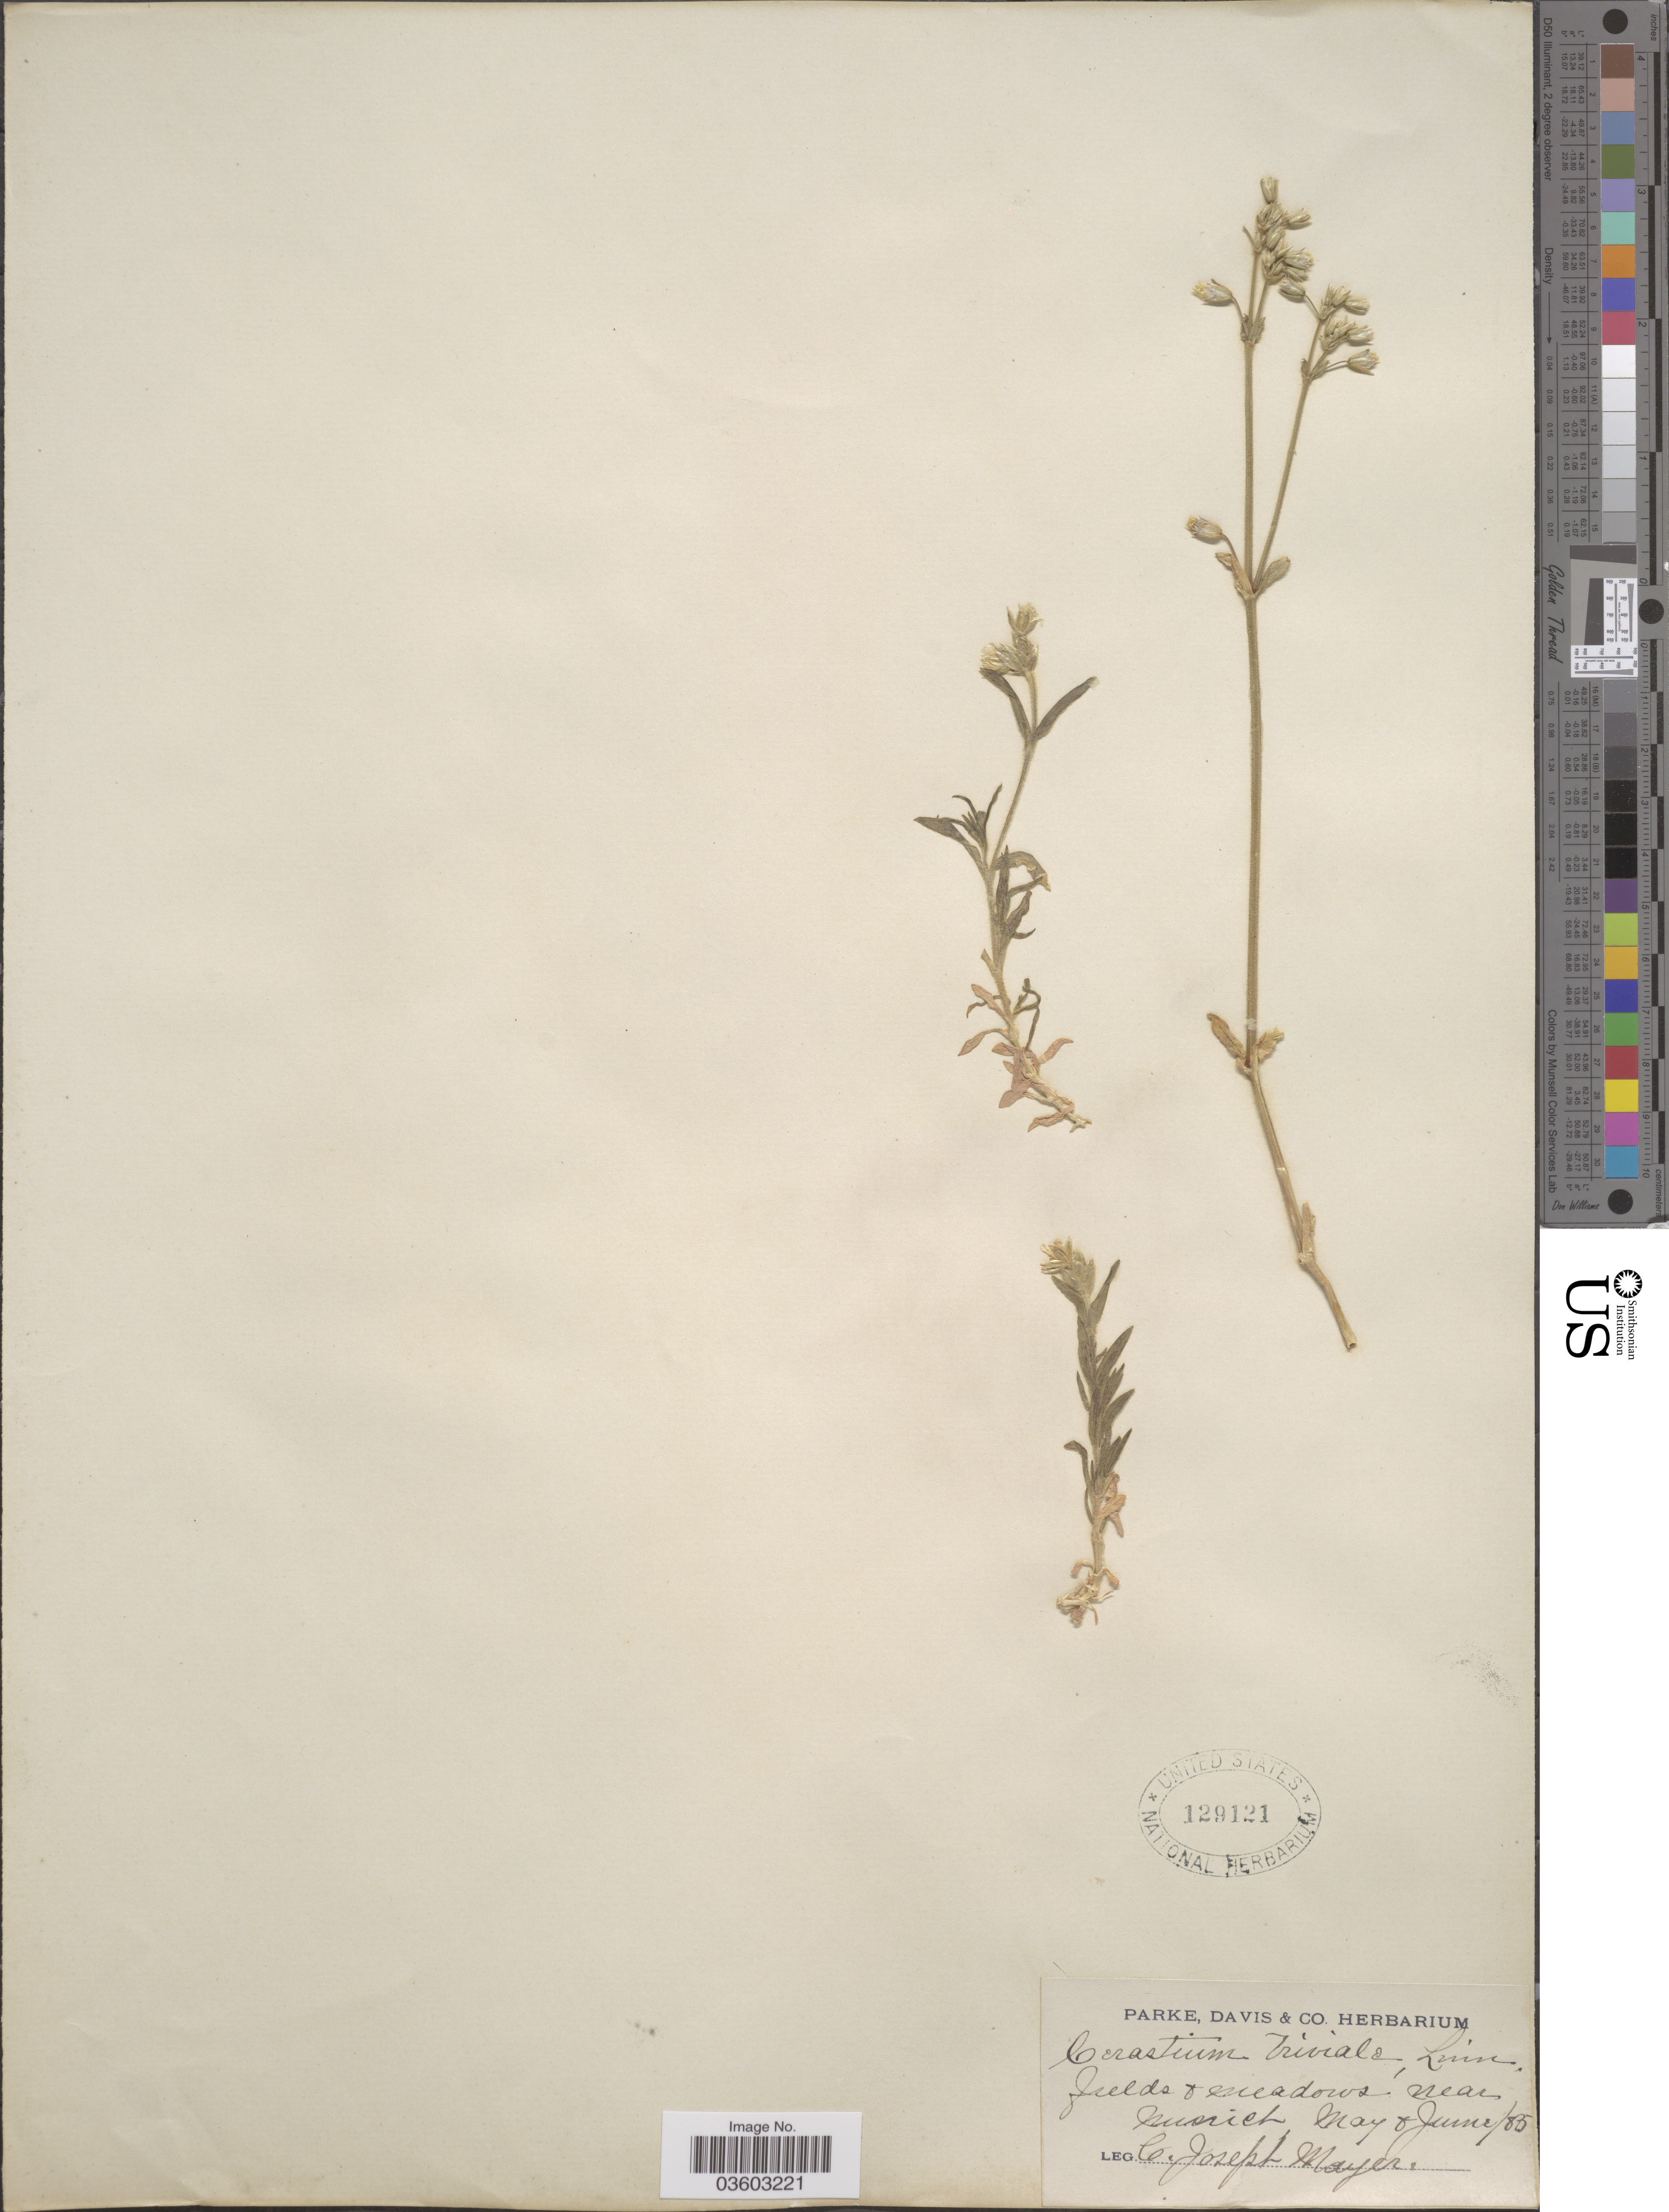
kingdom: Plantae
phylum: Tracheophyta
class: Magnoliopsida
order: Caryophyllales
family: Caryophyllaceae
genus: Cerastium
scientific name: Cerastium triviale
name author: Link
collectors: C. Mayer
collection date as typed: Transcribed d/m/y: /5/85 to /6/85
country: Germany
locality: Near Munich.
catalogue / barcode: US 129121